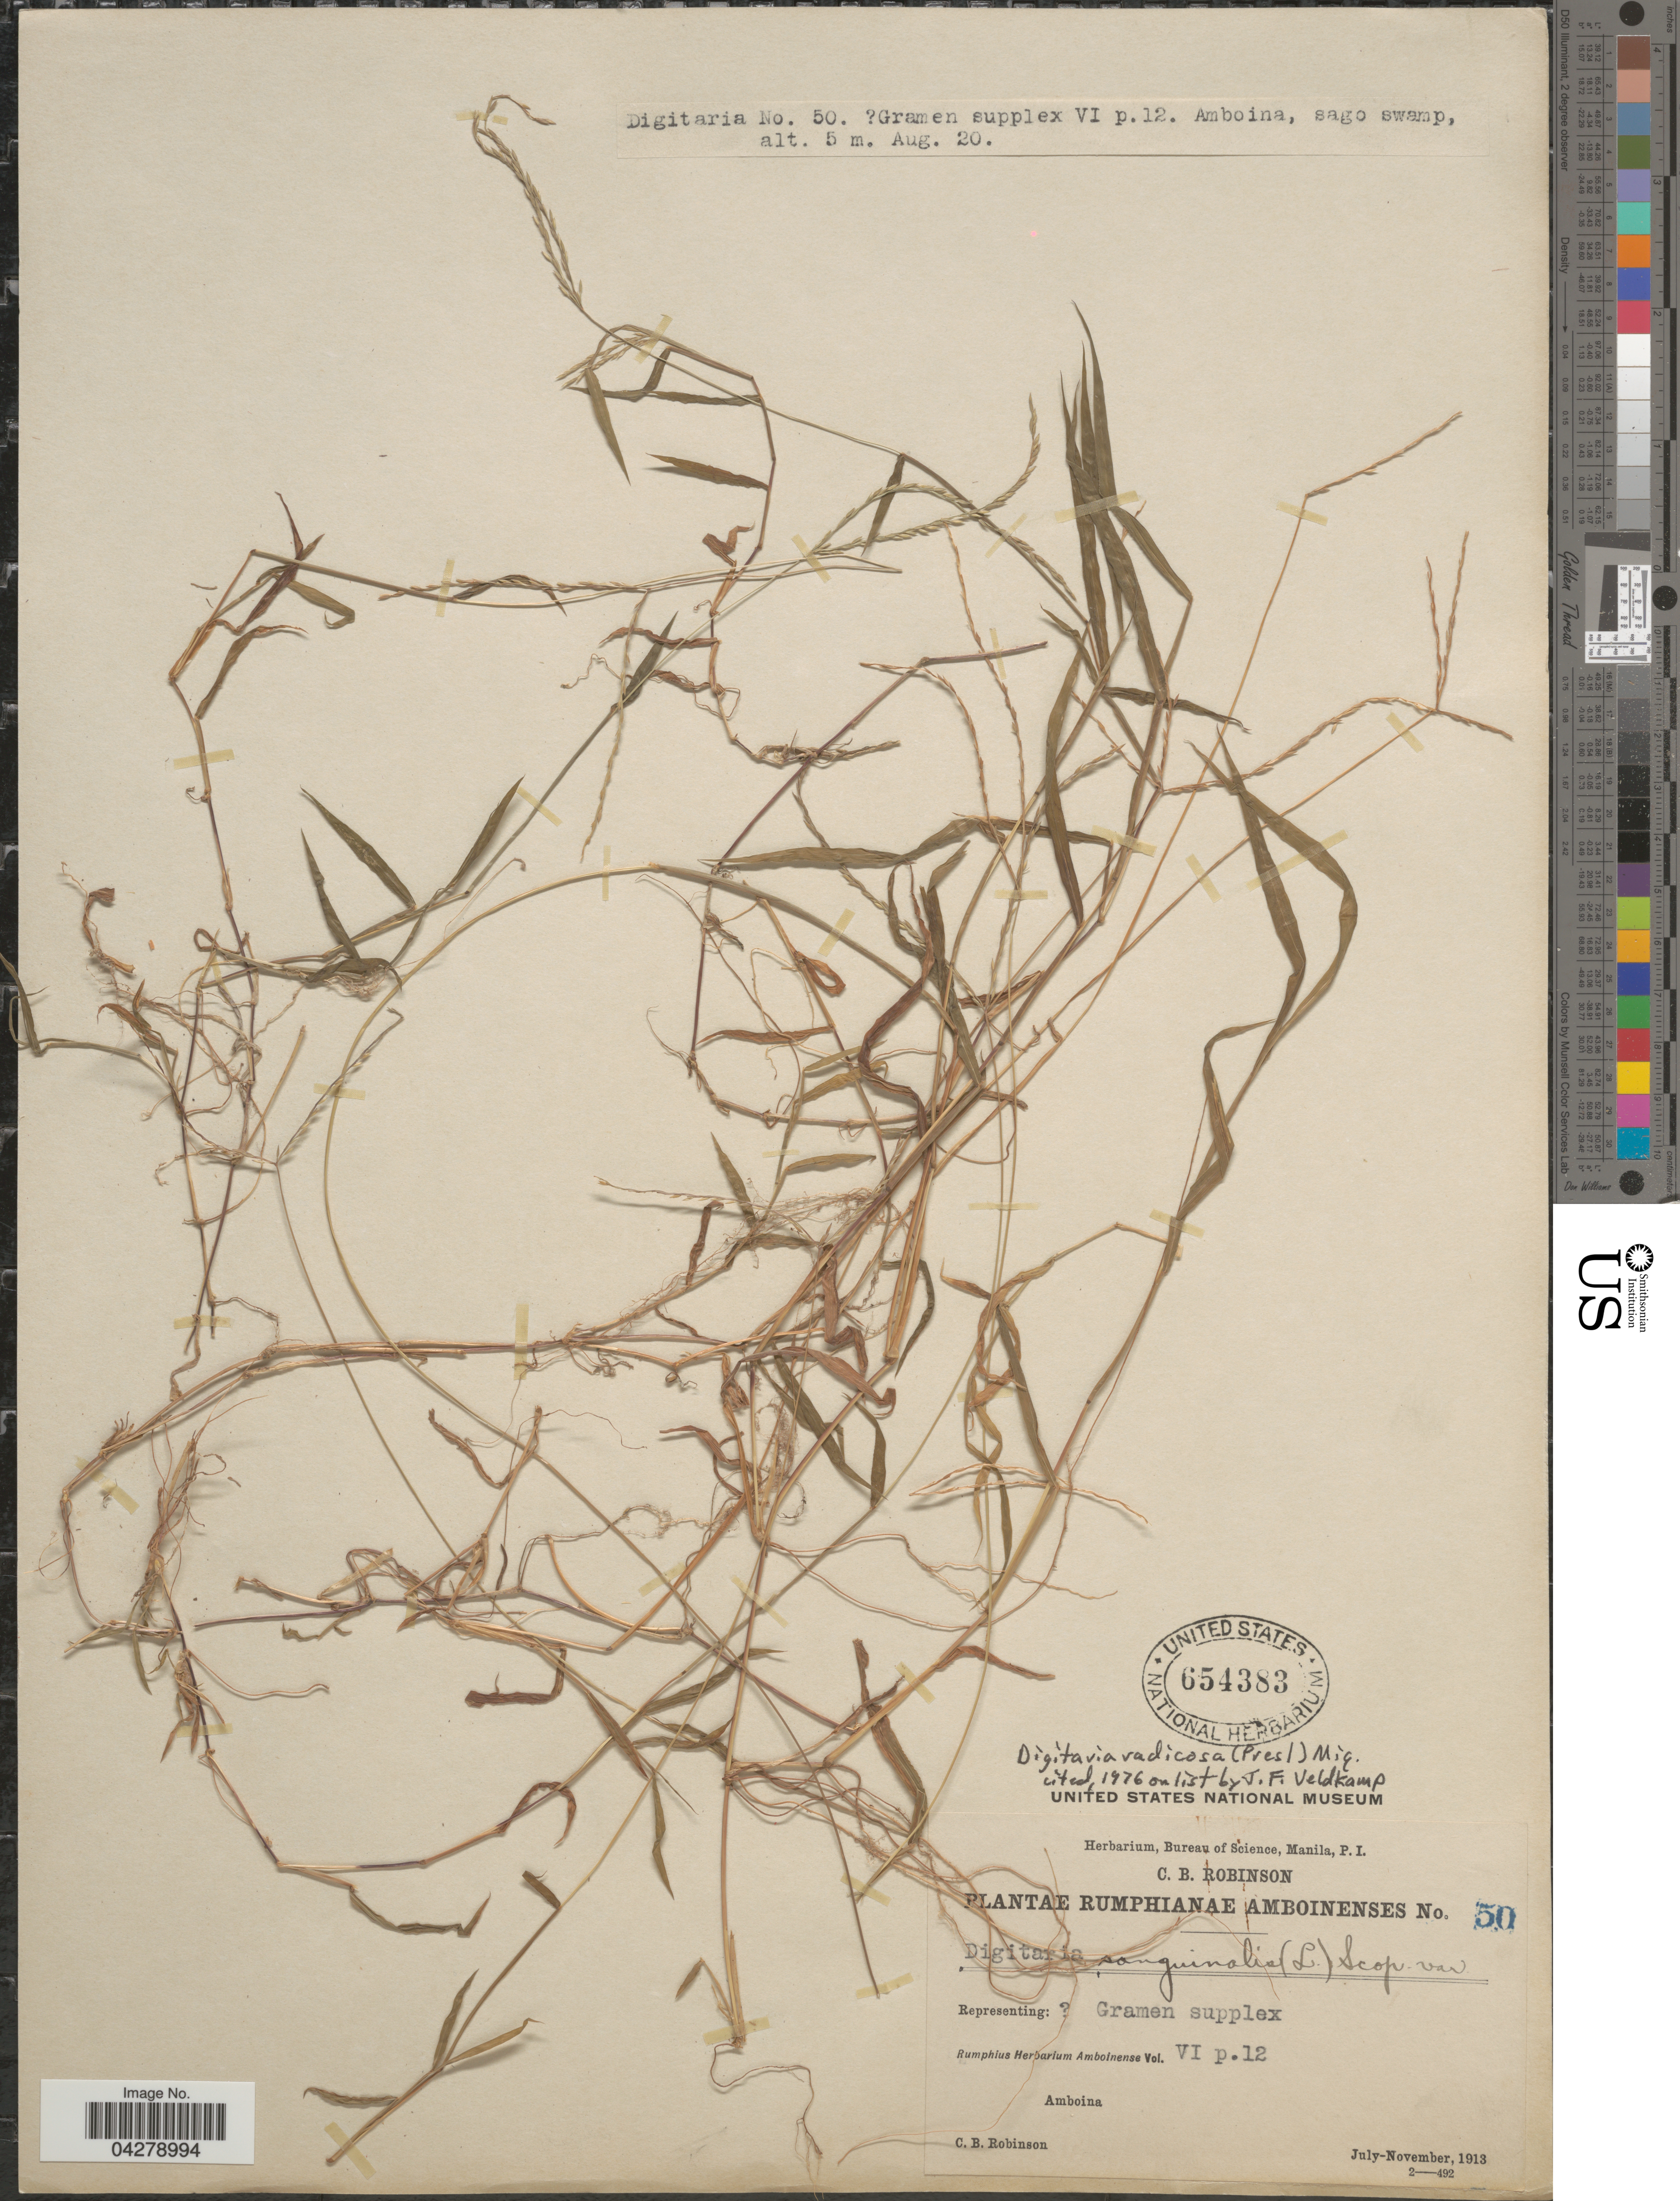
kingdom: Plantae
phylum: Tracheophyta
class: Liliopsida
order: Poales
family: Poaceae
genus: Digitaria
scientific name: Digitaria radicosa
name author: (J. Presl) Miq.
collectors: C. Robinson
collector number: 50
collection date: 1913-08-20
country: Indonesia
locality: Rumphianae Amboinenses. Amboina, sago swamp.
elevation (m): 5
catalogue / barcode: US 654383